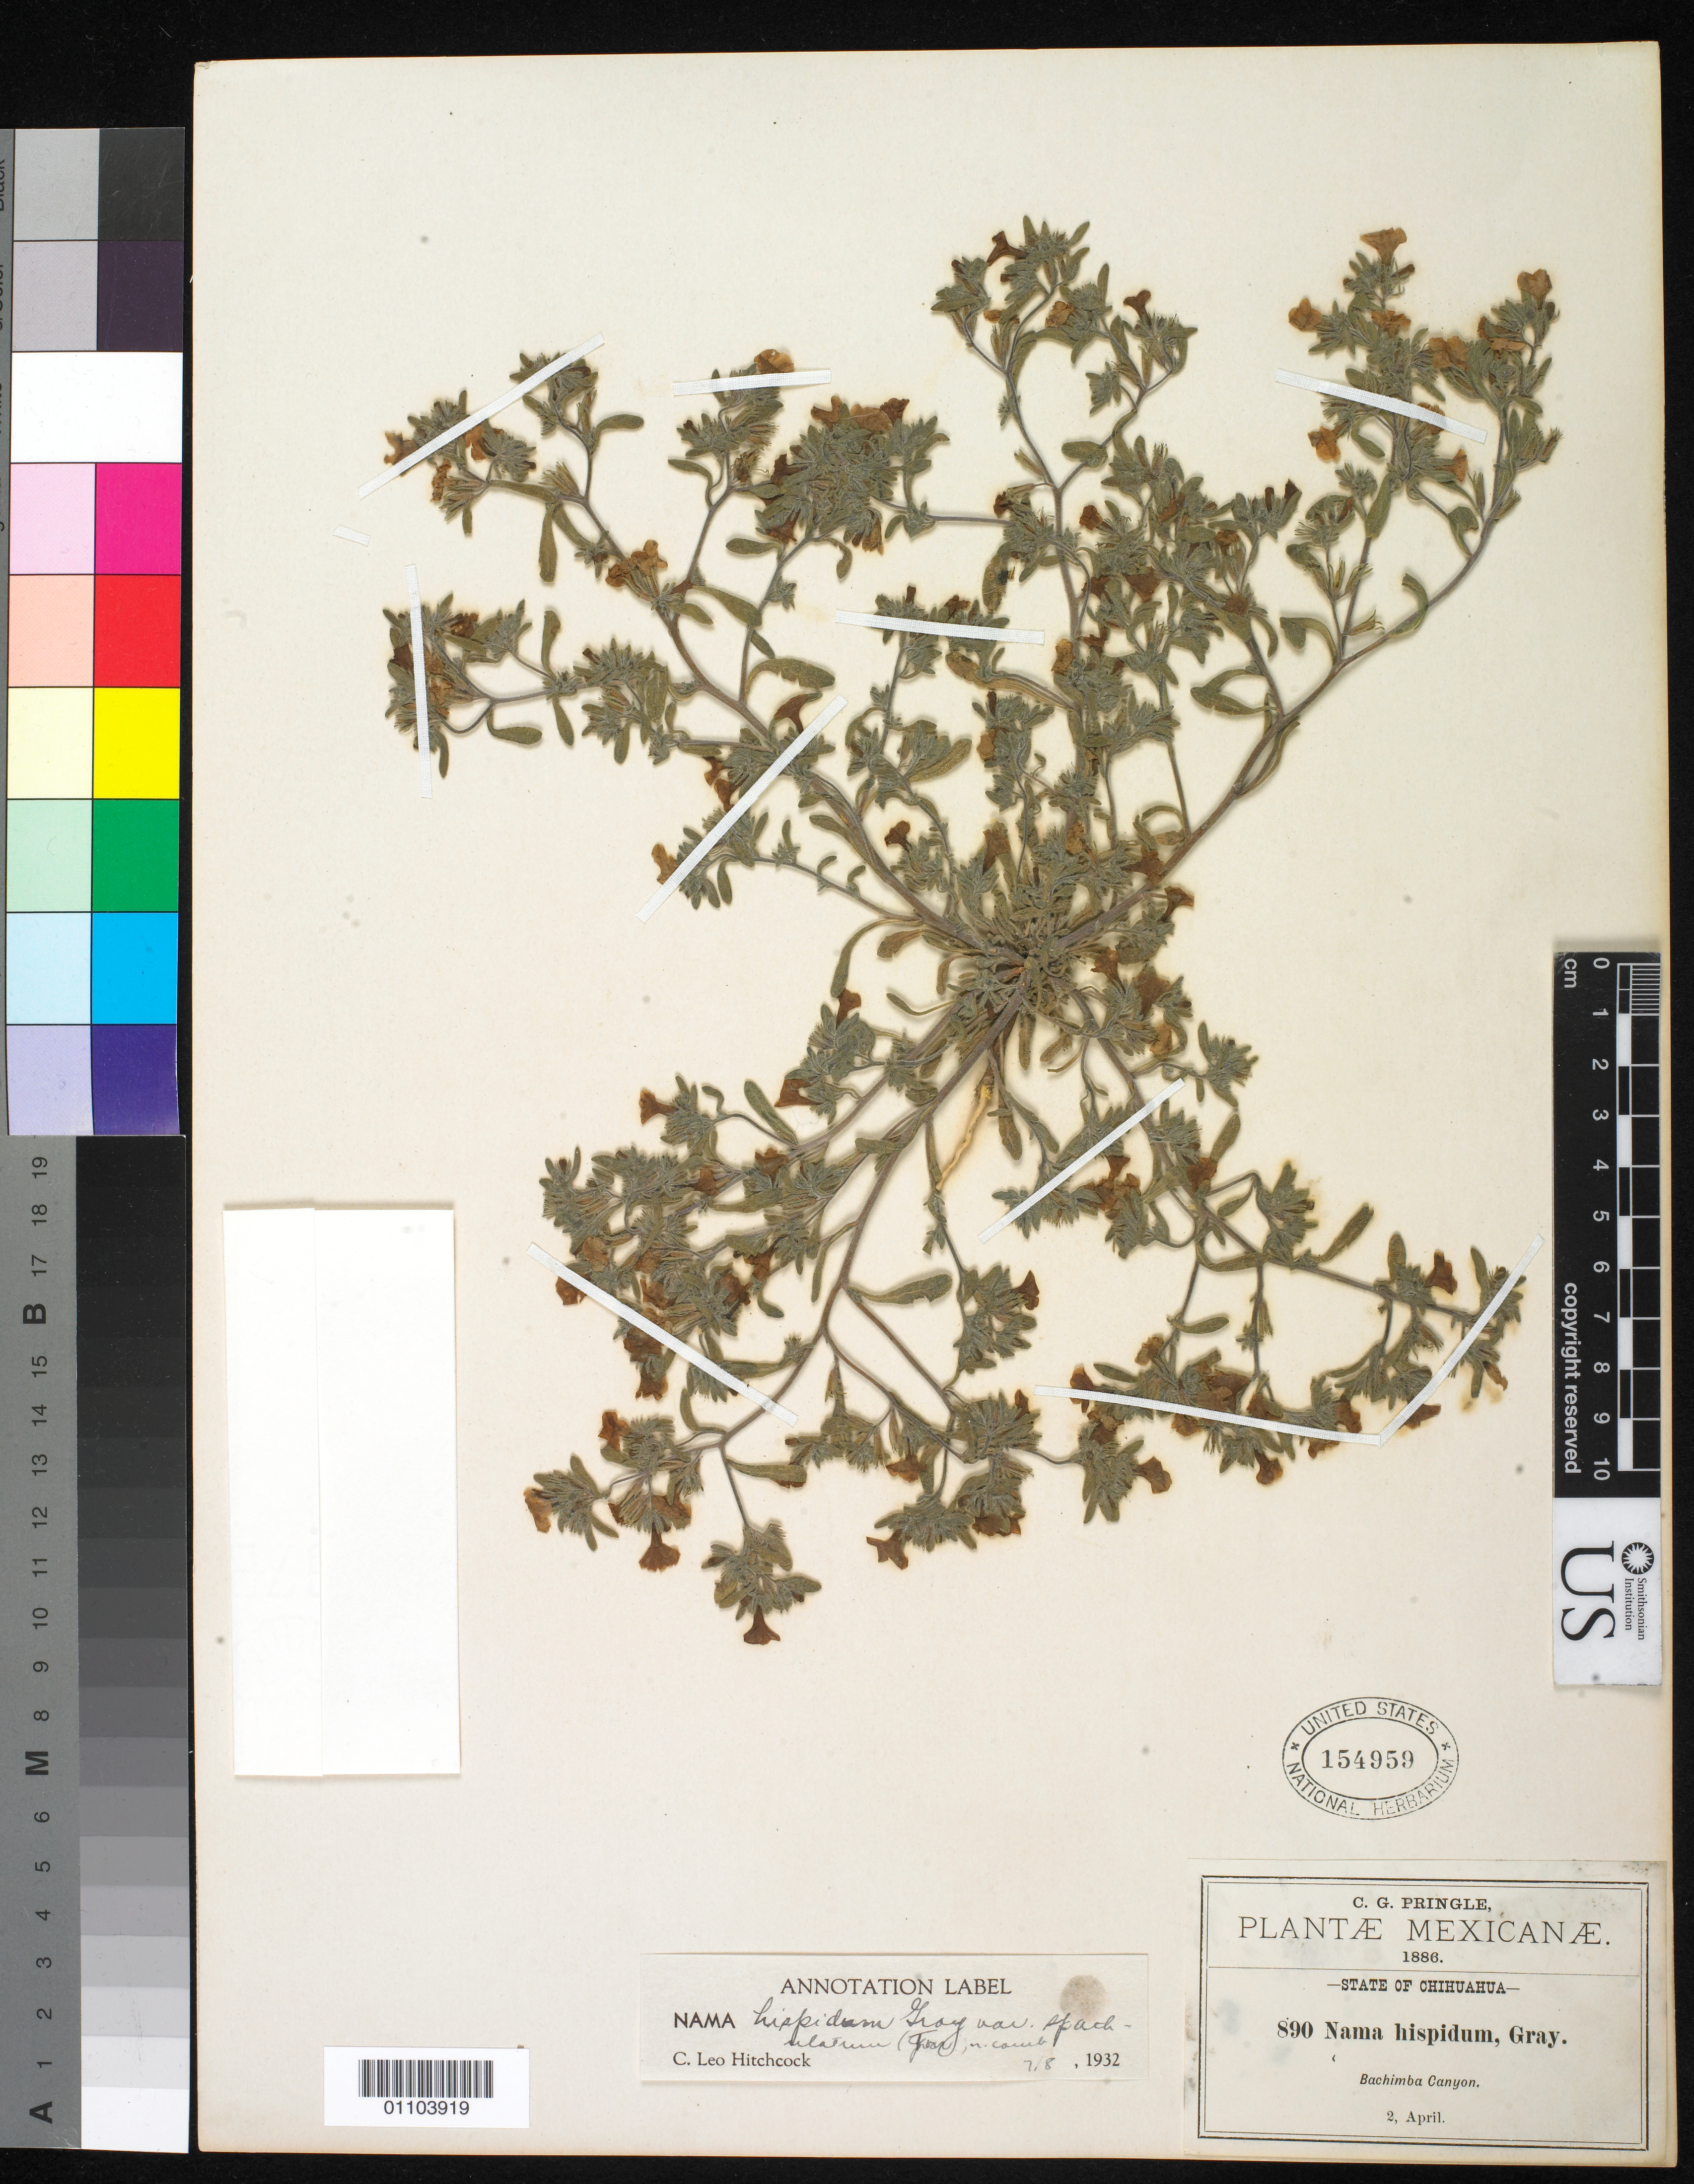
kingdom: Plantae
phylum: Tracheophyta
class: Magnoliopsida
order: Boraginales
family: Namaceae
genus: Nama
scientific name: Nama hispida var. spathulatum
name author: (Torr.) C.L. Hitchc.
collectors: C. G. Pringle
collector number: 890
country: Mexico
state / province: Chihuahua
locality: Bachimba Canyon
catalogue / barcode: US 154959